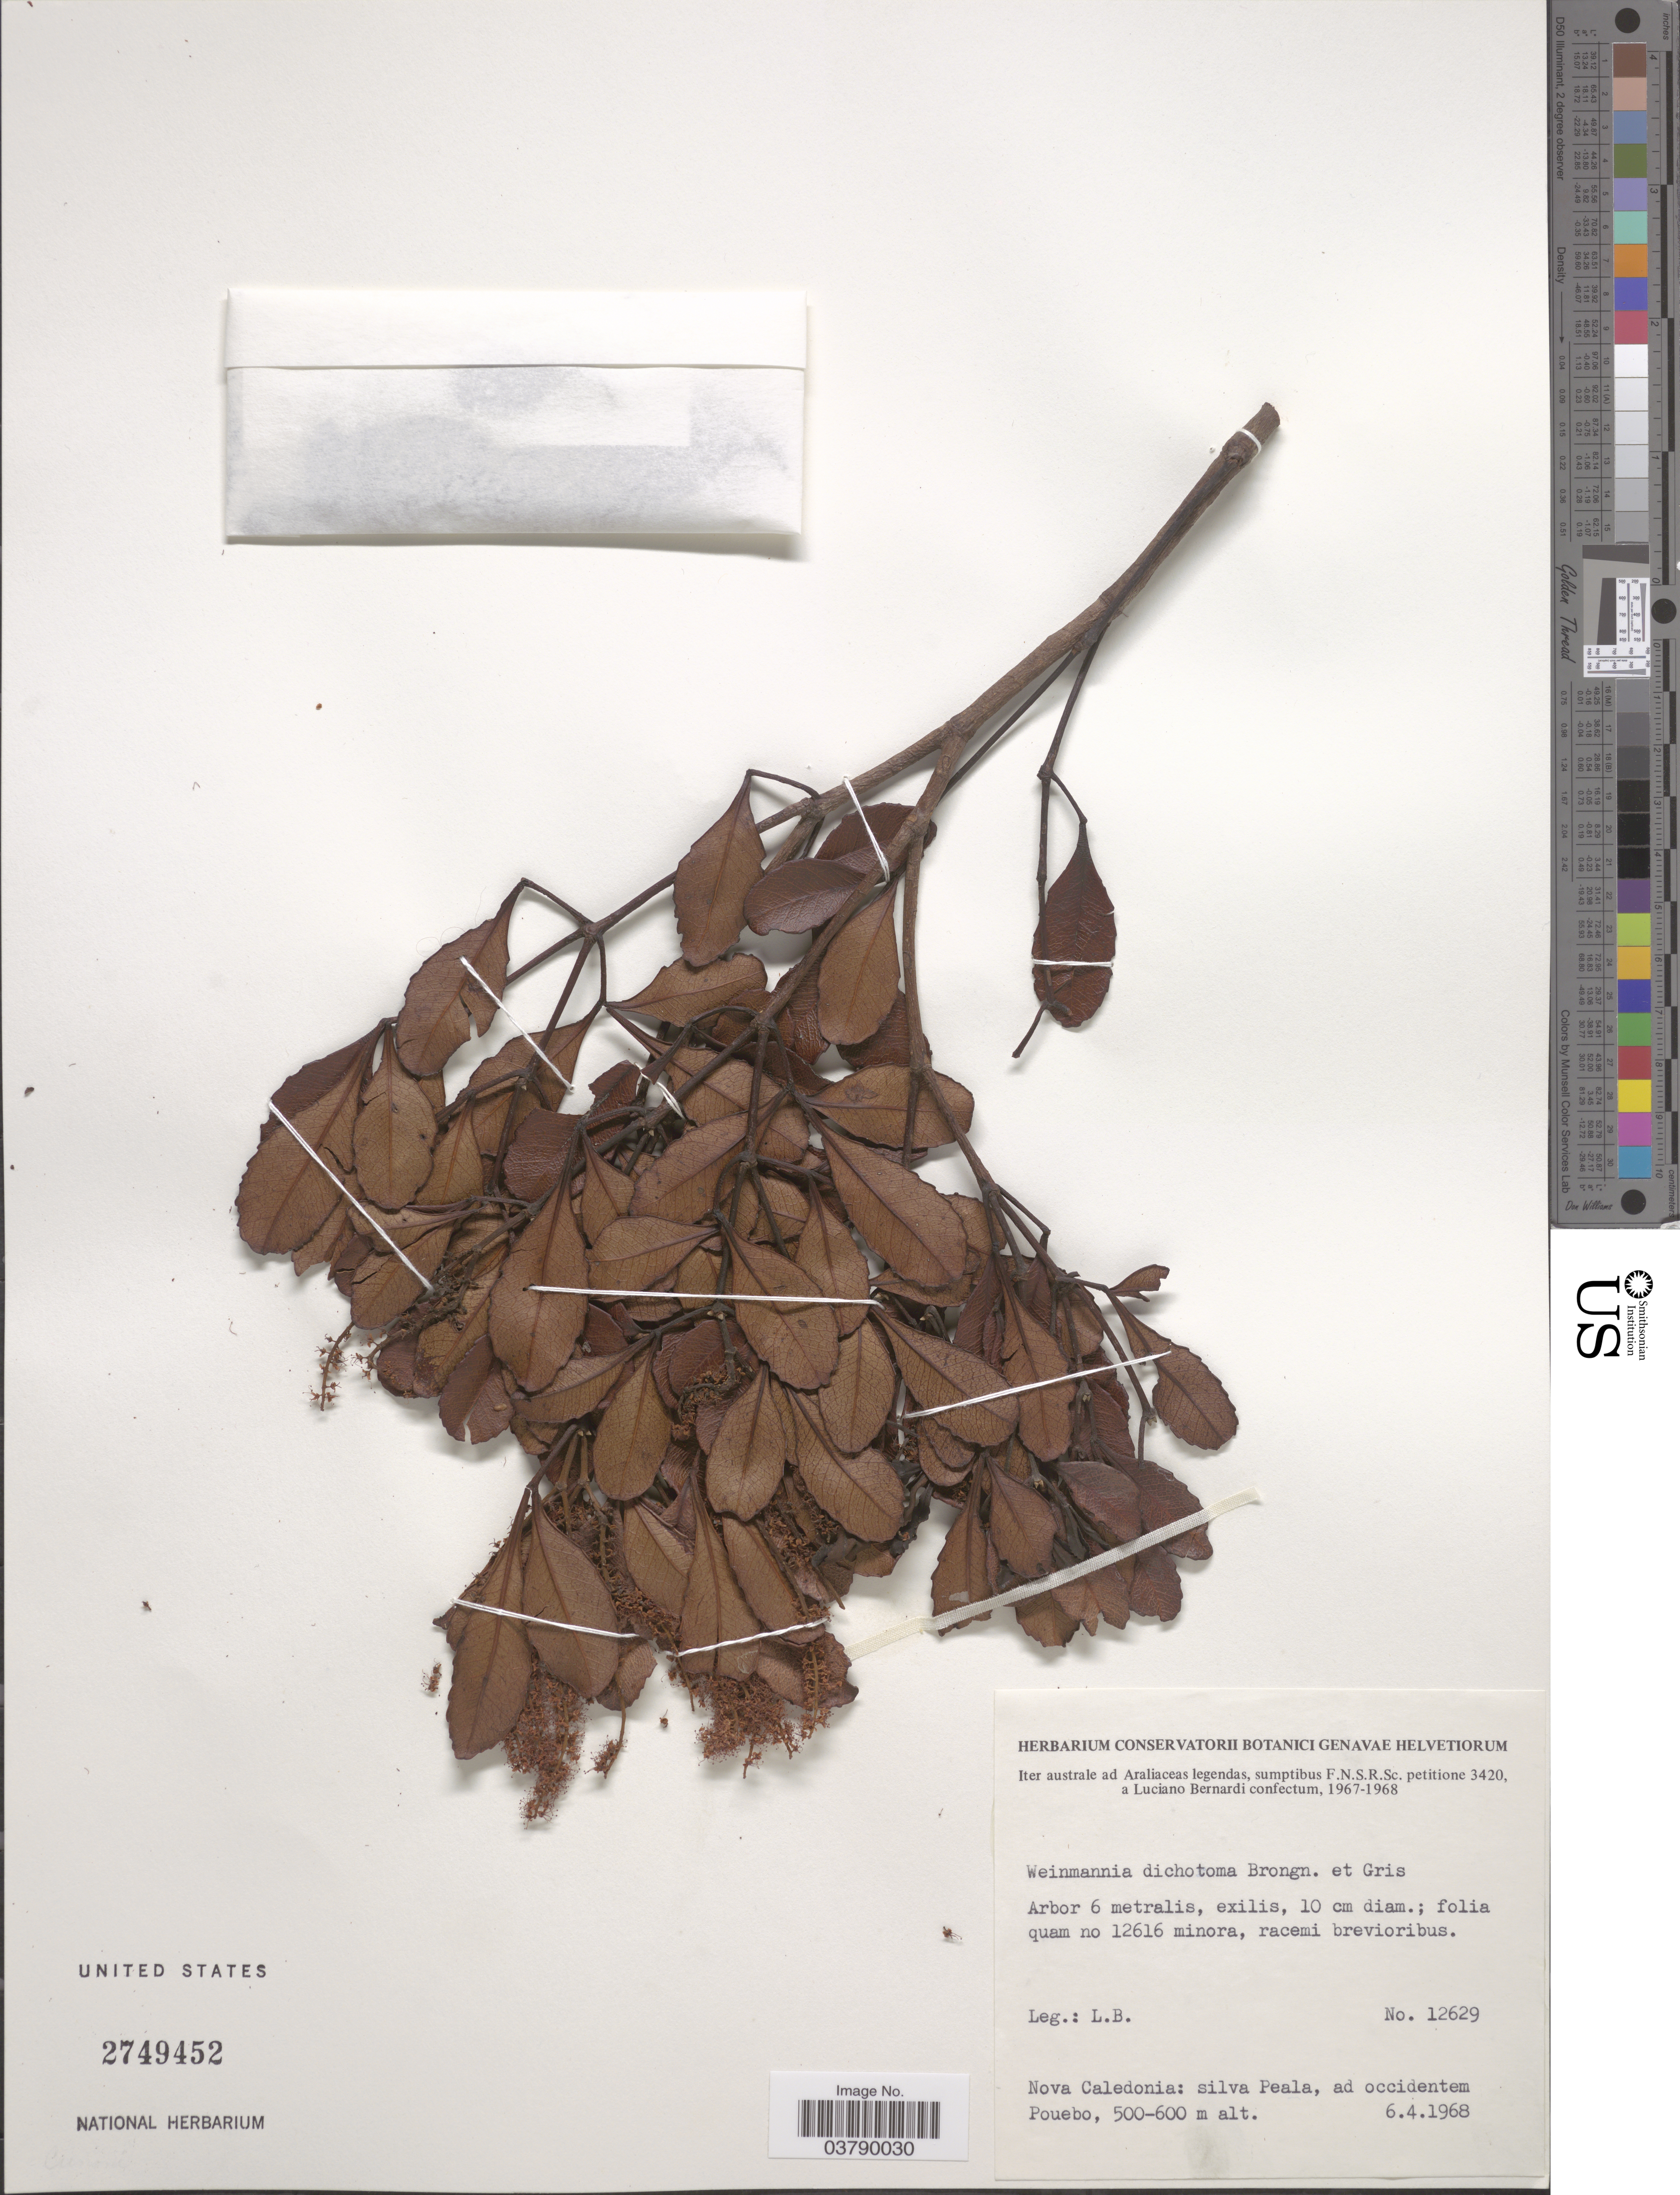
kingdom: Plantae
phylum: Tracheophyta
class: Magnoliopsida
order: Oxalidales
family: Cunoniaceae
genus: Pterophylla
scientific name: Pterophylla dichotoma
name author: (Brongn. & Gris) Pillon & H.C. Hopkins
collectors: L. Bernardi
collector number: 12629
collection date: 1968-04-06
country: New Caledonia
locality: Nova Caledonia: silva Peala, ad occidentem Pouebo.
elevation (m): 500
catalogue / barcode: US 2749452